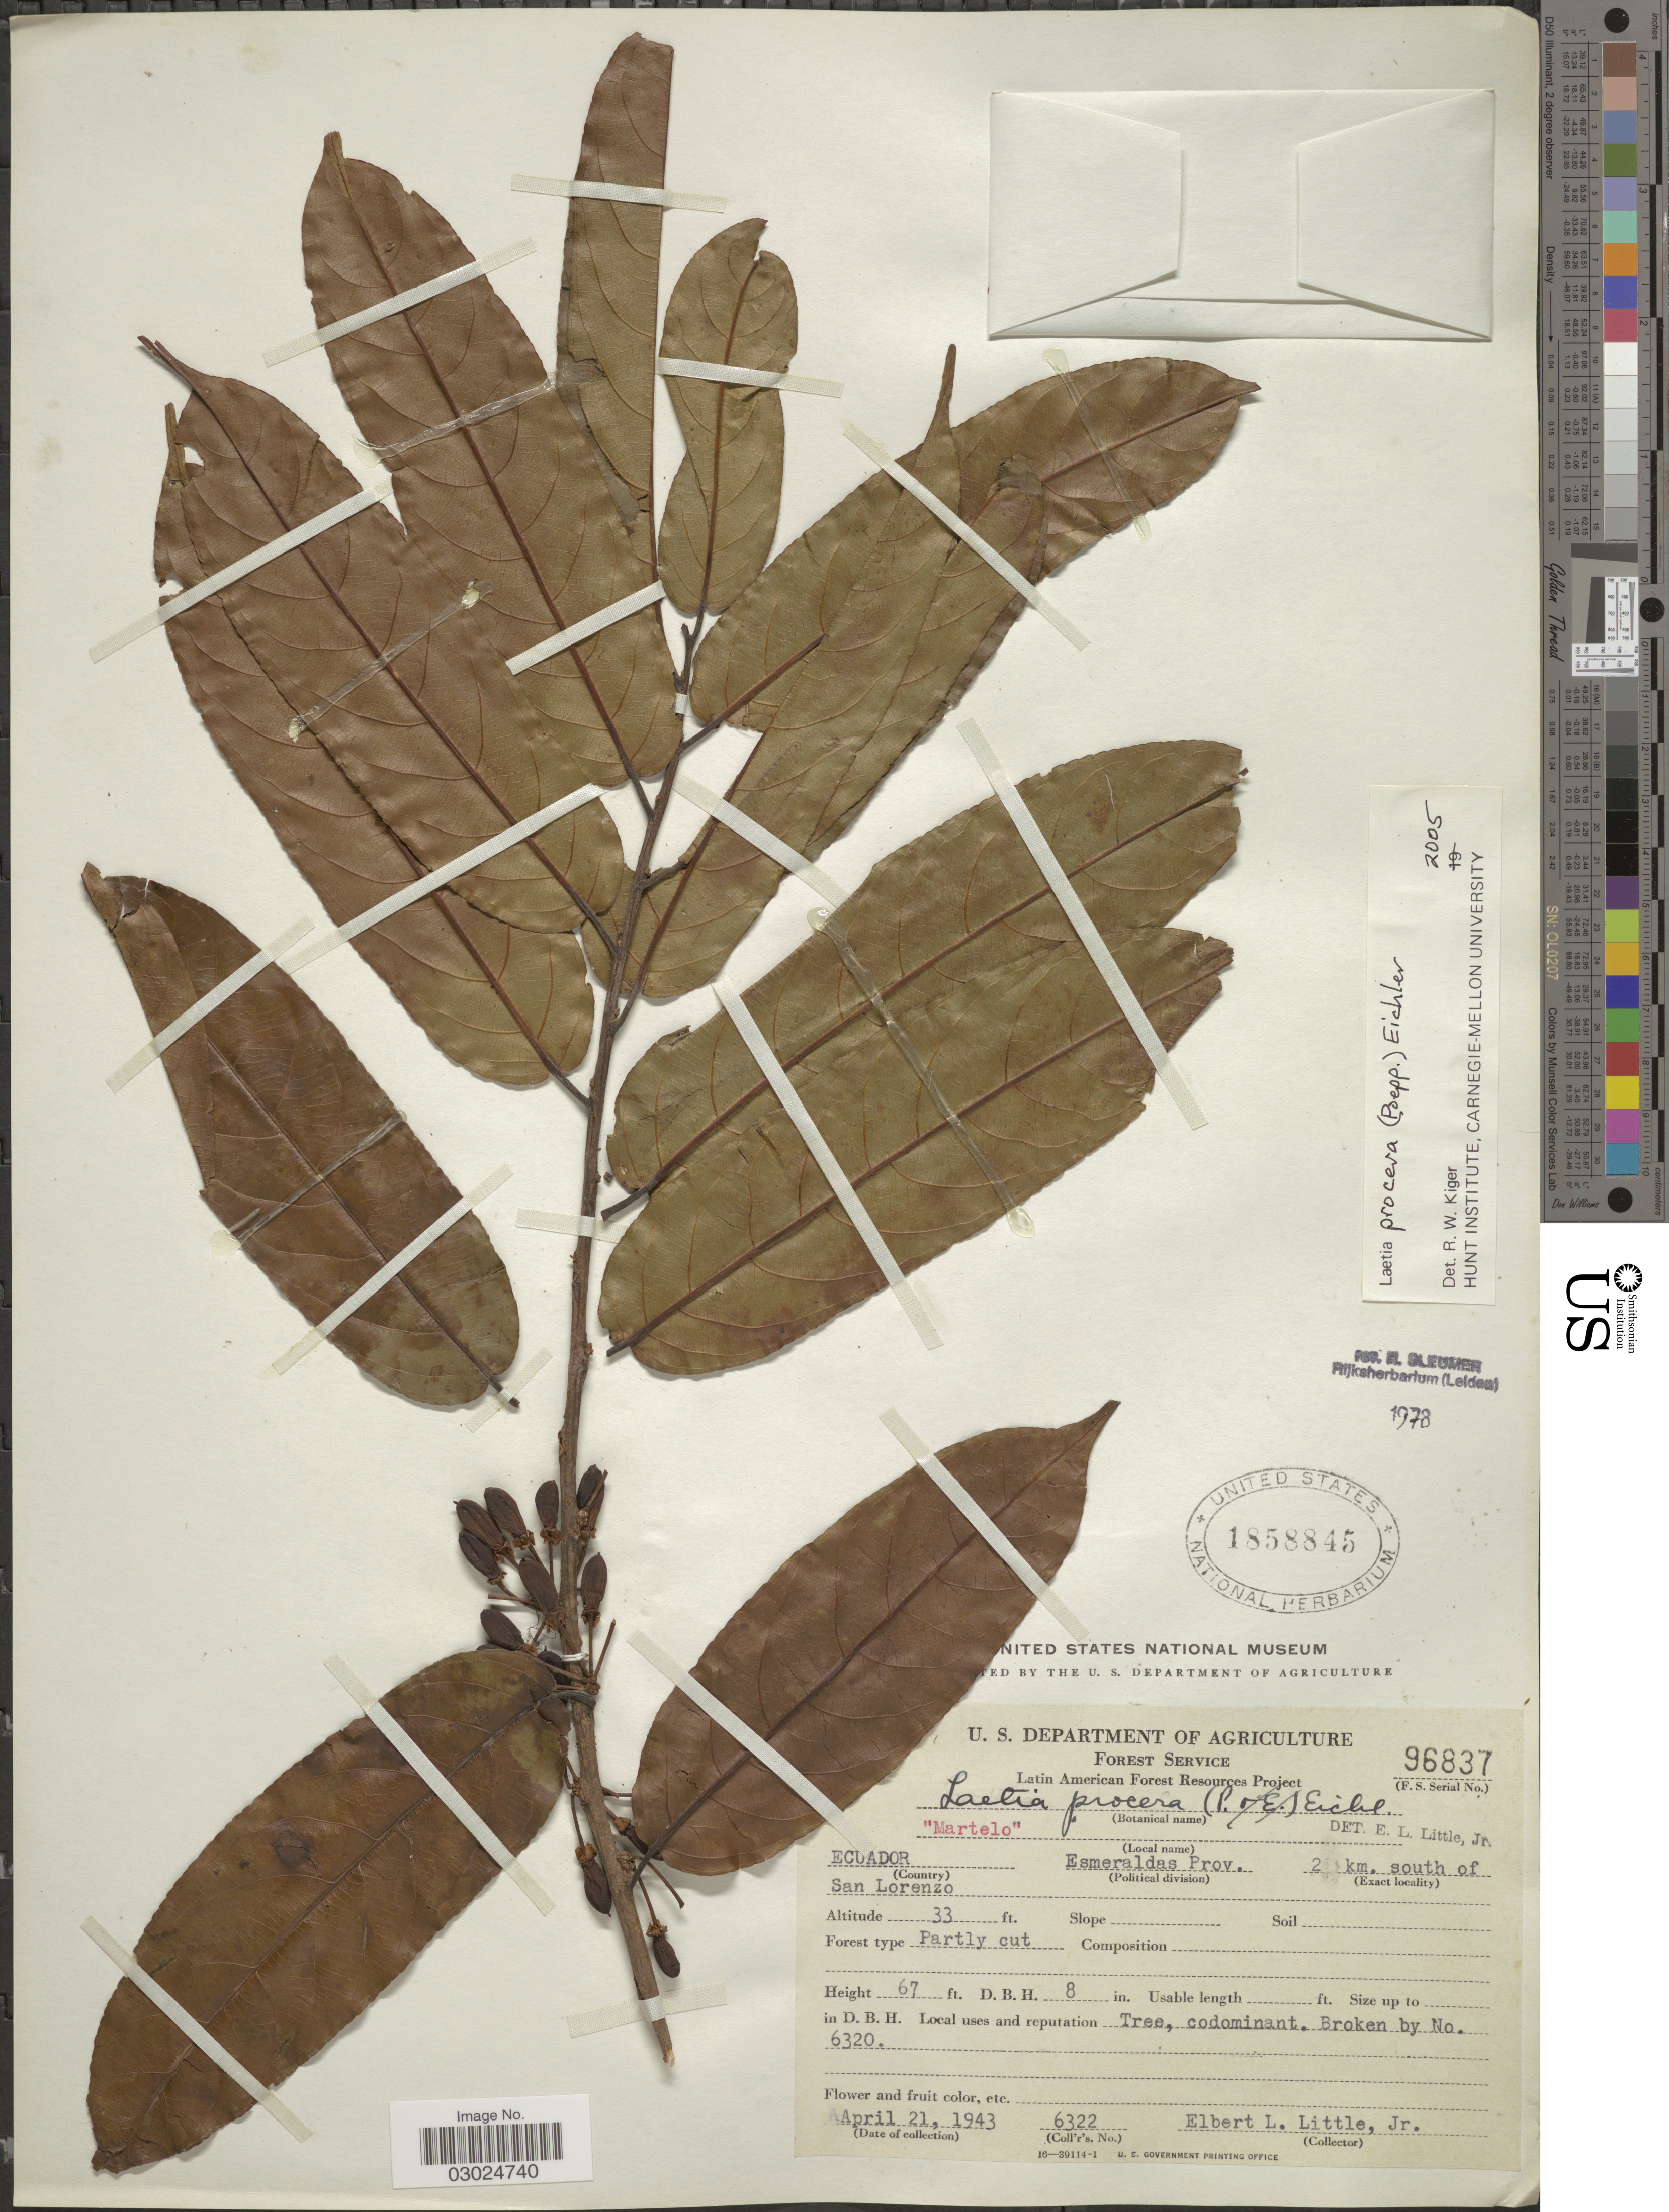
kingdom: Plantae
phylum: Tracheophyta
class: Magnoliopsida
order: Malpighiales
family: Salicaceae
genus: Laetia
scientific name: Laetia procera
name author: (Poepp.) Eichler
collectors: E. L. Little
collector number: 6322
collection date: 1943-04-21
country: Ecuador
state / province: Esmeraldas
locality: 2 km. south of San Lorenzo.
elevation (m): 10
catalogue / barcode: US 1858845